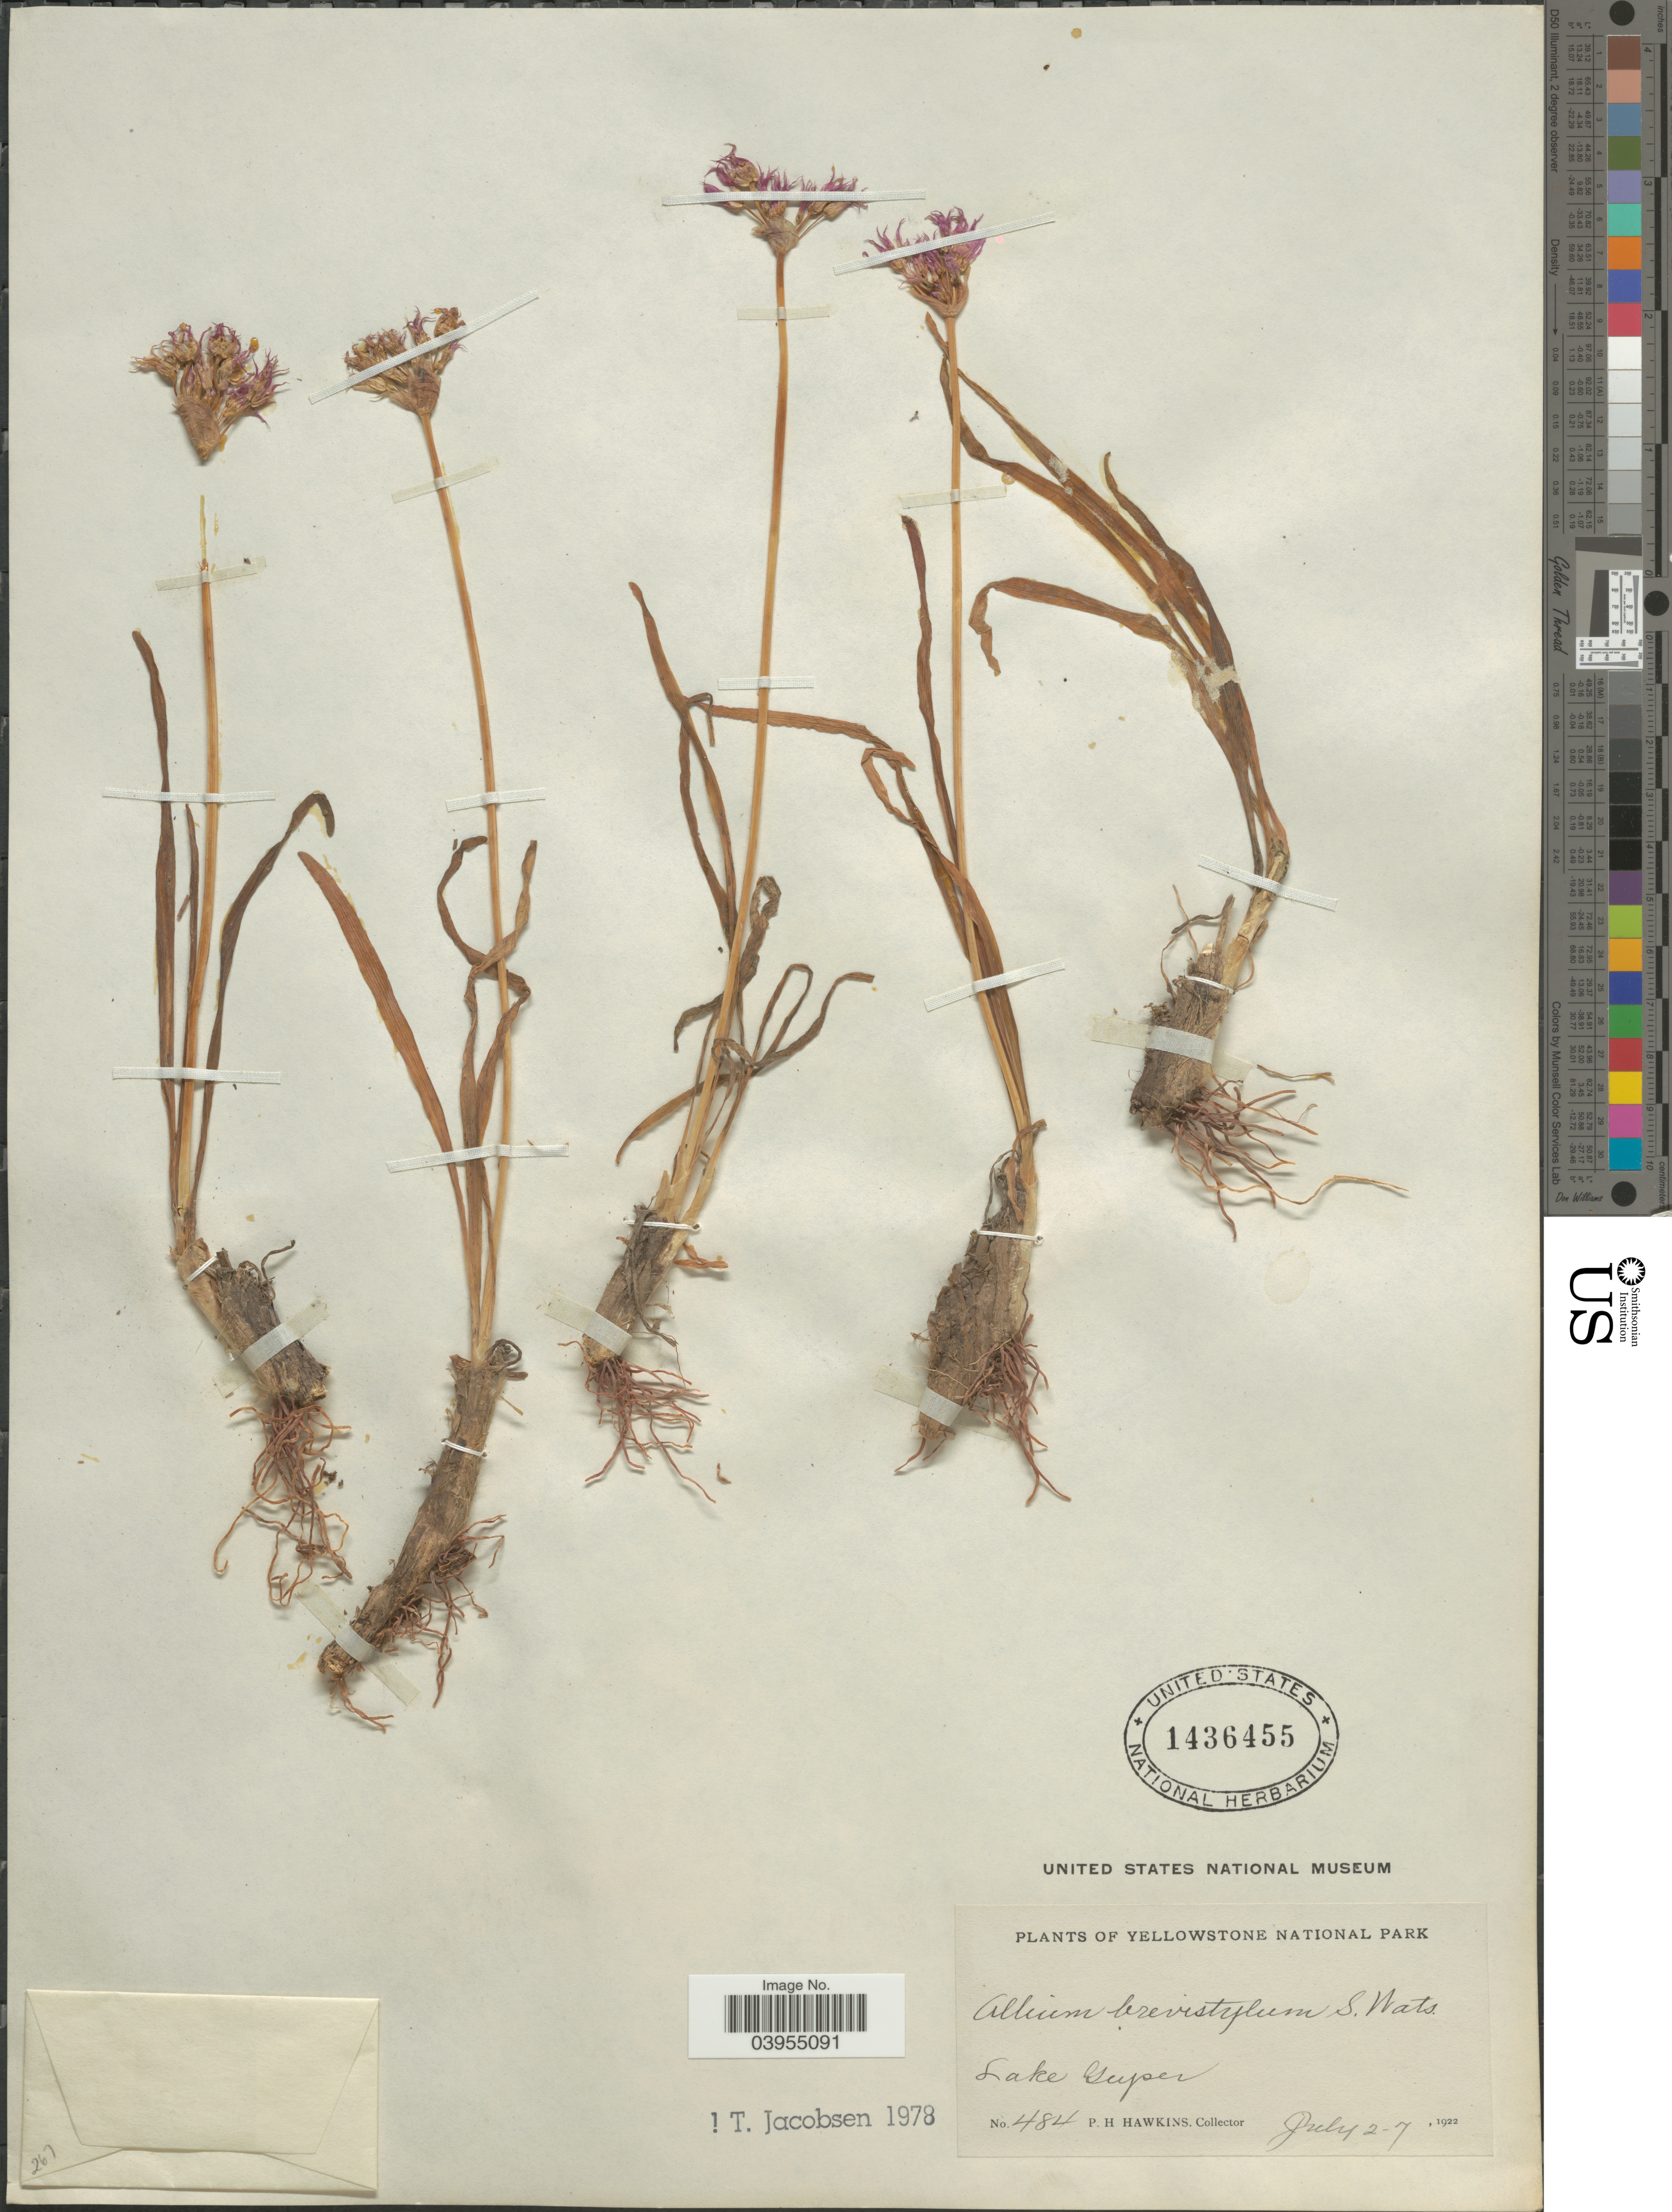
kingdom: Plantae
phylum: Tracheophyta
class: Liliopsida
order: Asparagales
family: Amaryllidaceae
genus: Allium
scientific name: Allium brevistylum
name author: S. Watson in C. King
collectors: P. Hawkins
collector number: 484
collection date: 1922-07-02/1922-07-07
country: United States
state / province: Wyoming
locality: Yellowstone National Park. Lake Geyser.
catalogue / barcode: US 1436455